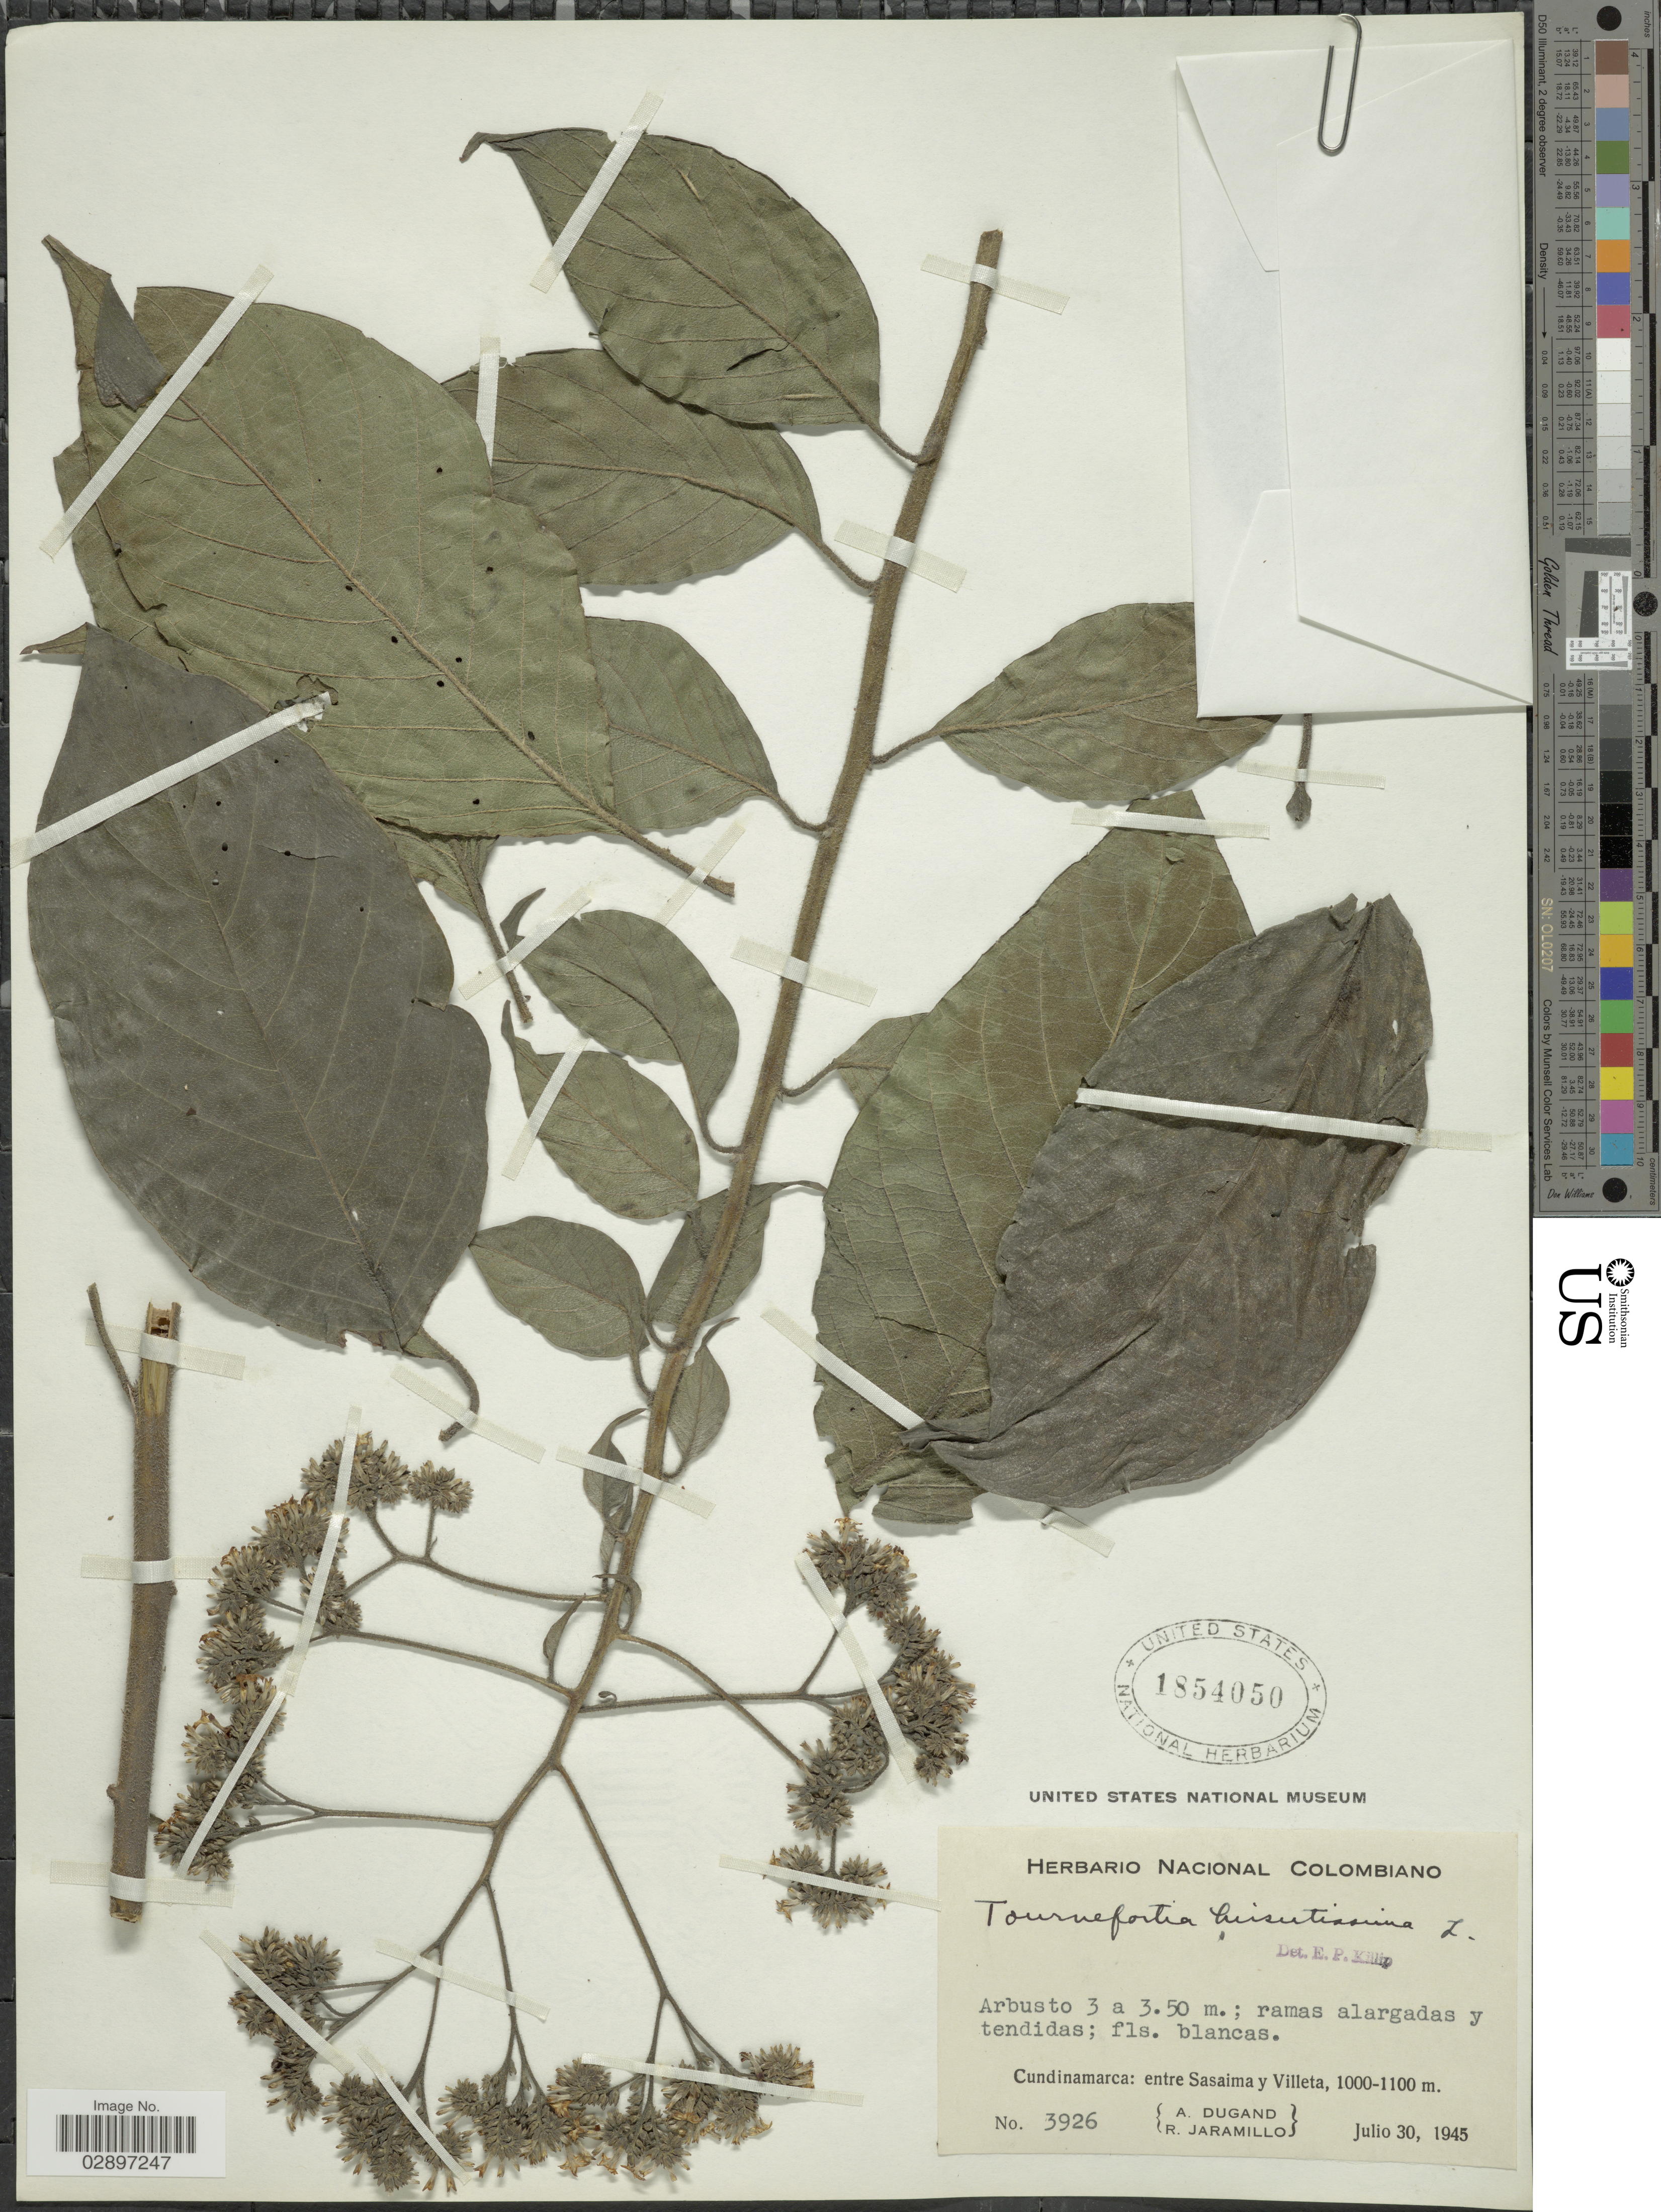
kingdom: Plantae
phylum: Tracheophyta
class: Magnoliopsida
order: Boraginales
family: Heliotropiaceae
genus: Tournefortia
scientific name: Tournefortia hirsutissima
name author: L.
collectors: A. Dugand & R. Jaramillo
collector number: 3926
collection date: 1945-07-30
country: Colombia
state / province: Cundinamarca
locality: Cundinamarca: entre Sasaima y Villeta.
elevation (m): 1000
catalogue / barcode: US 1854050